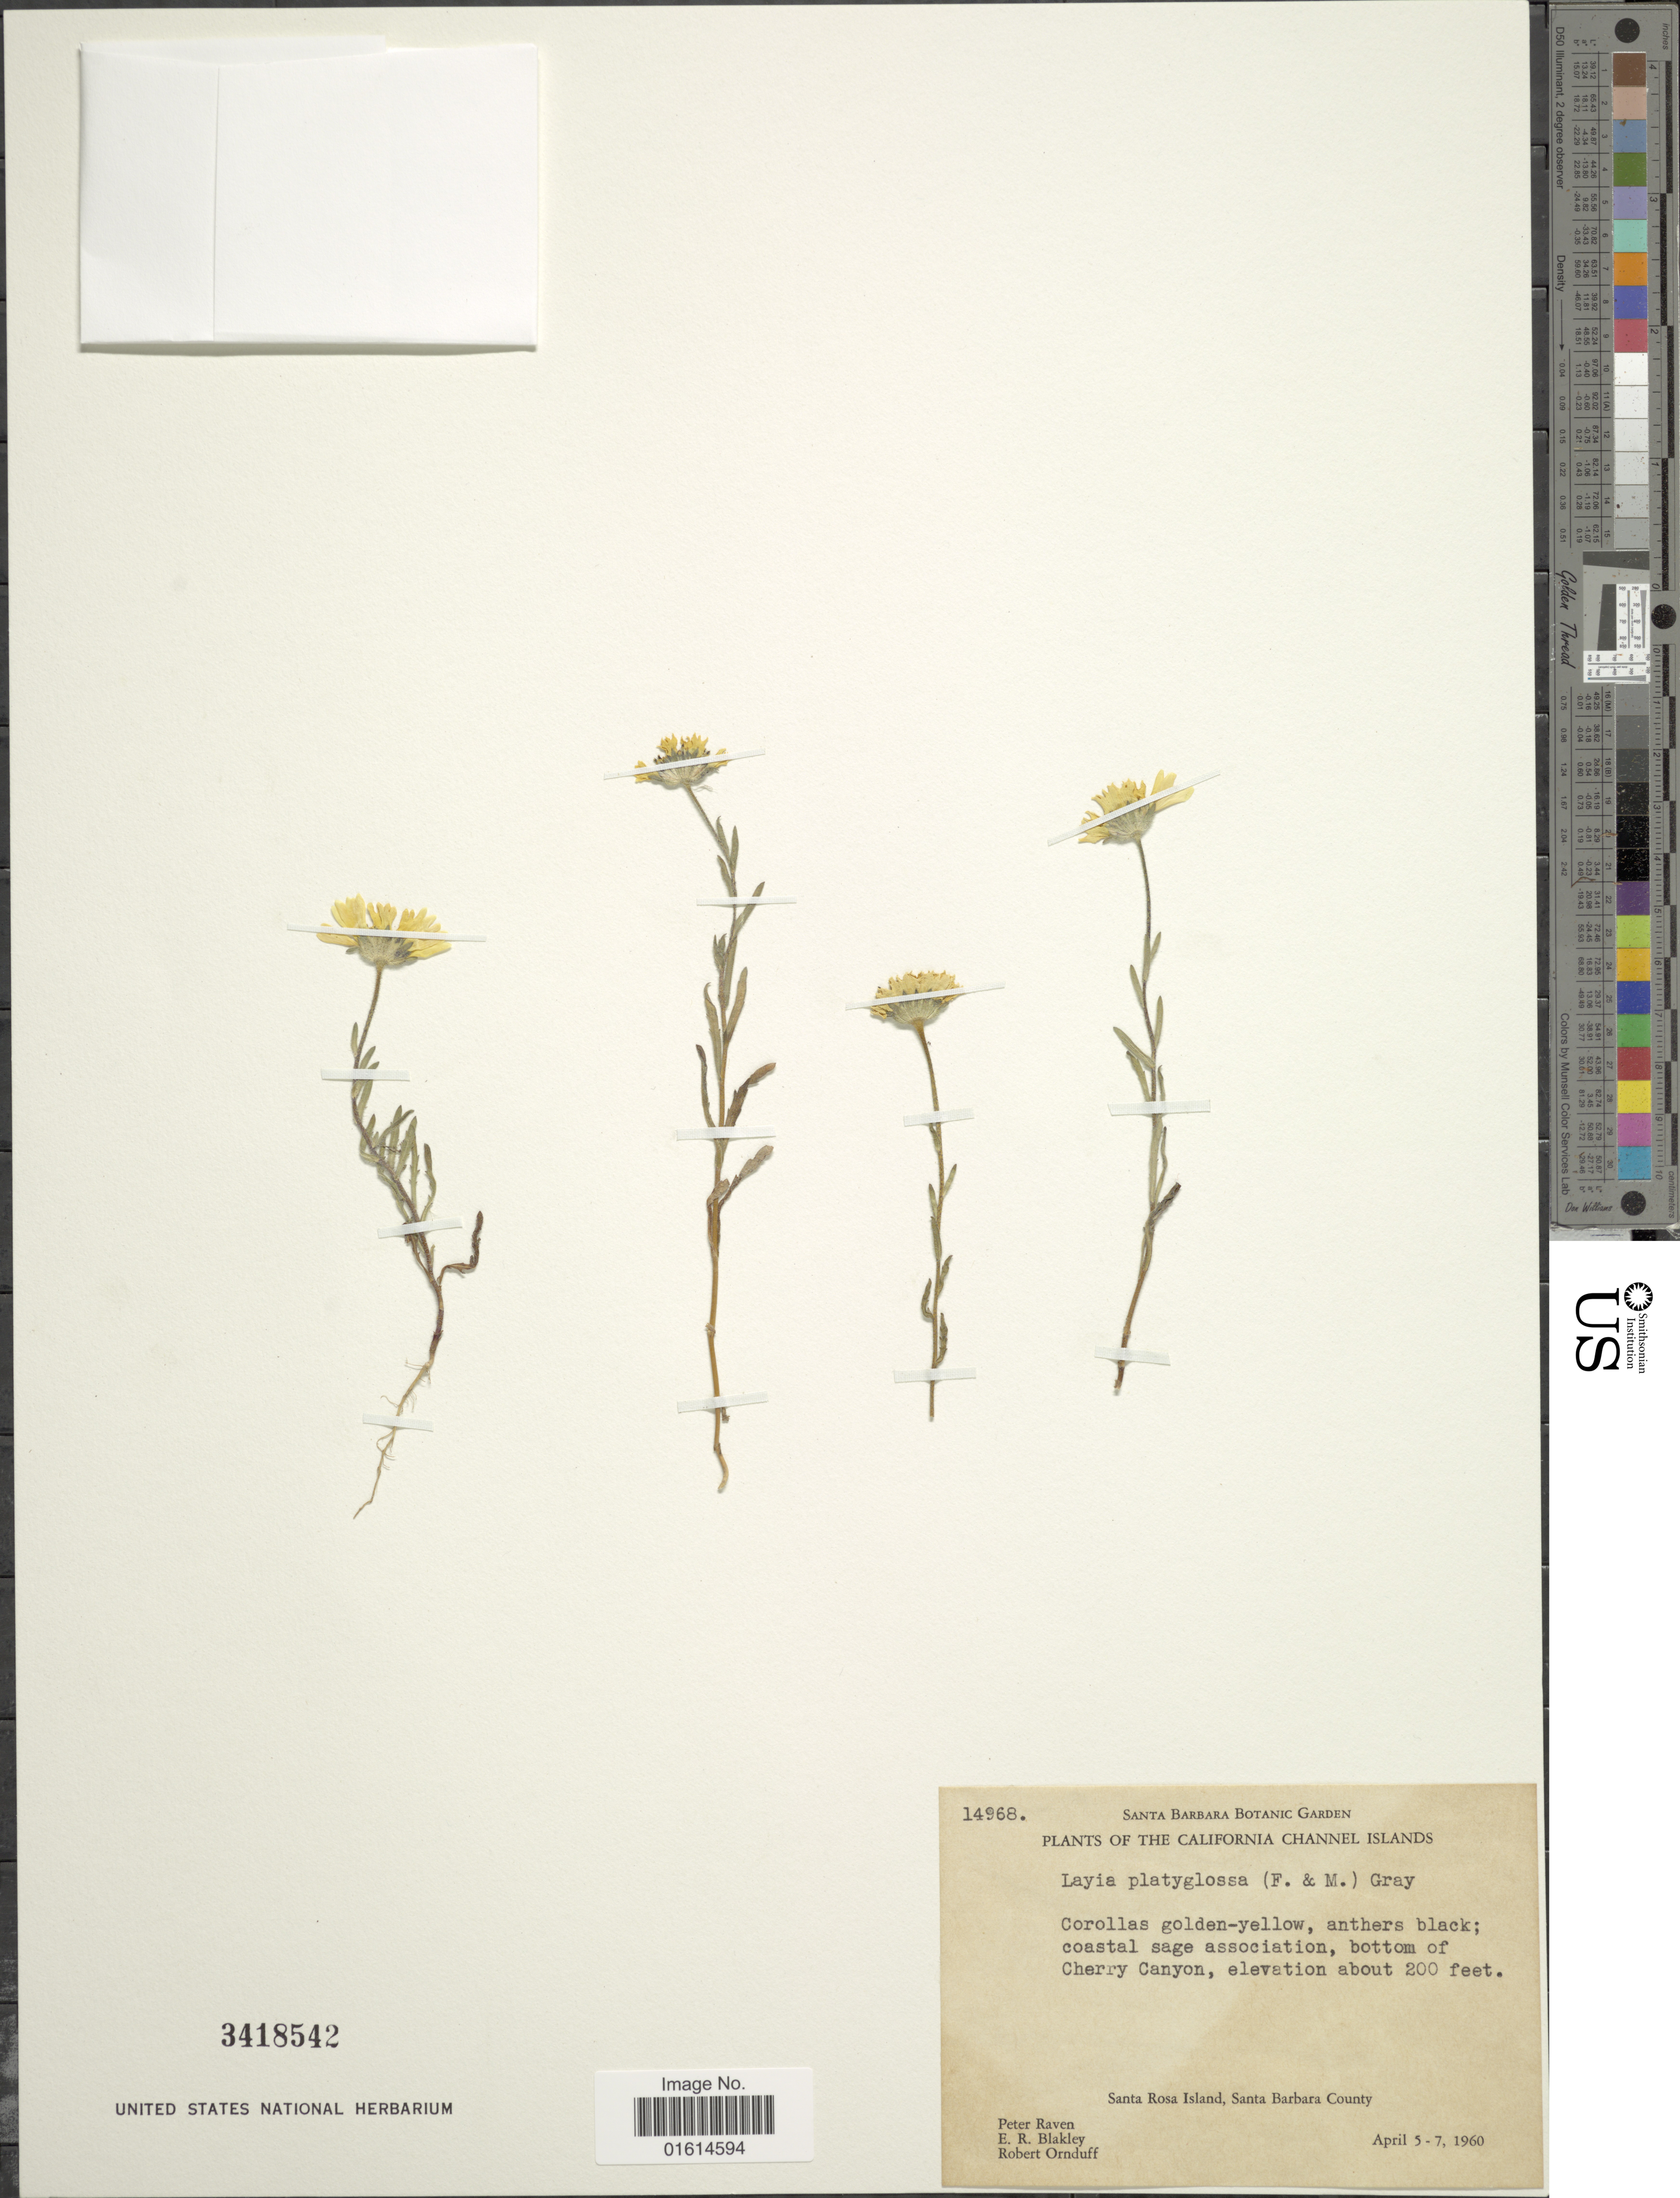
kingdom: Plantae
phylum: Tracheophyta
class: Magnoliopsida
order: Asterales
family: Asteraceae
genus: Layia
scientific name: Layia platyglossa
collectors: P. Raven, E. R. Blakley & R. Ornduff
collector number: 14968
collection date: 1960-04-05/1960-04-07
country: United States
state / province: California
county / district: Santa Barbara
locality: California Channel Islands, bottom of Cherry Canyon, Santa Rosa Island, Santa Barbara County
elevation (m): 61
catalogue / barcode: US 3418542